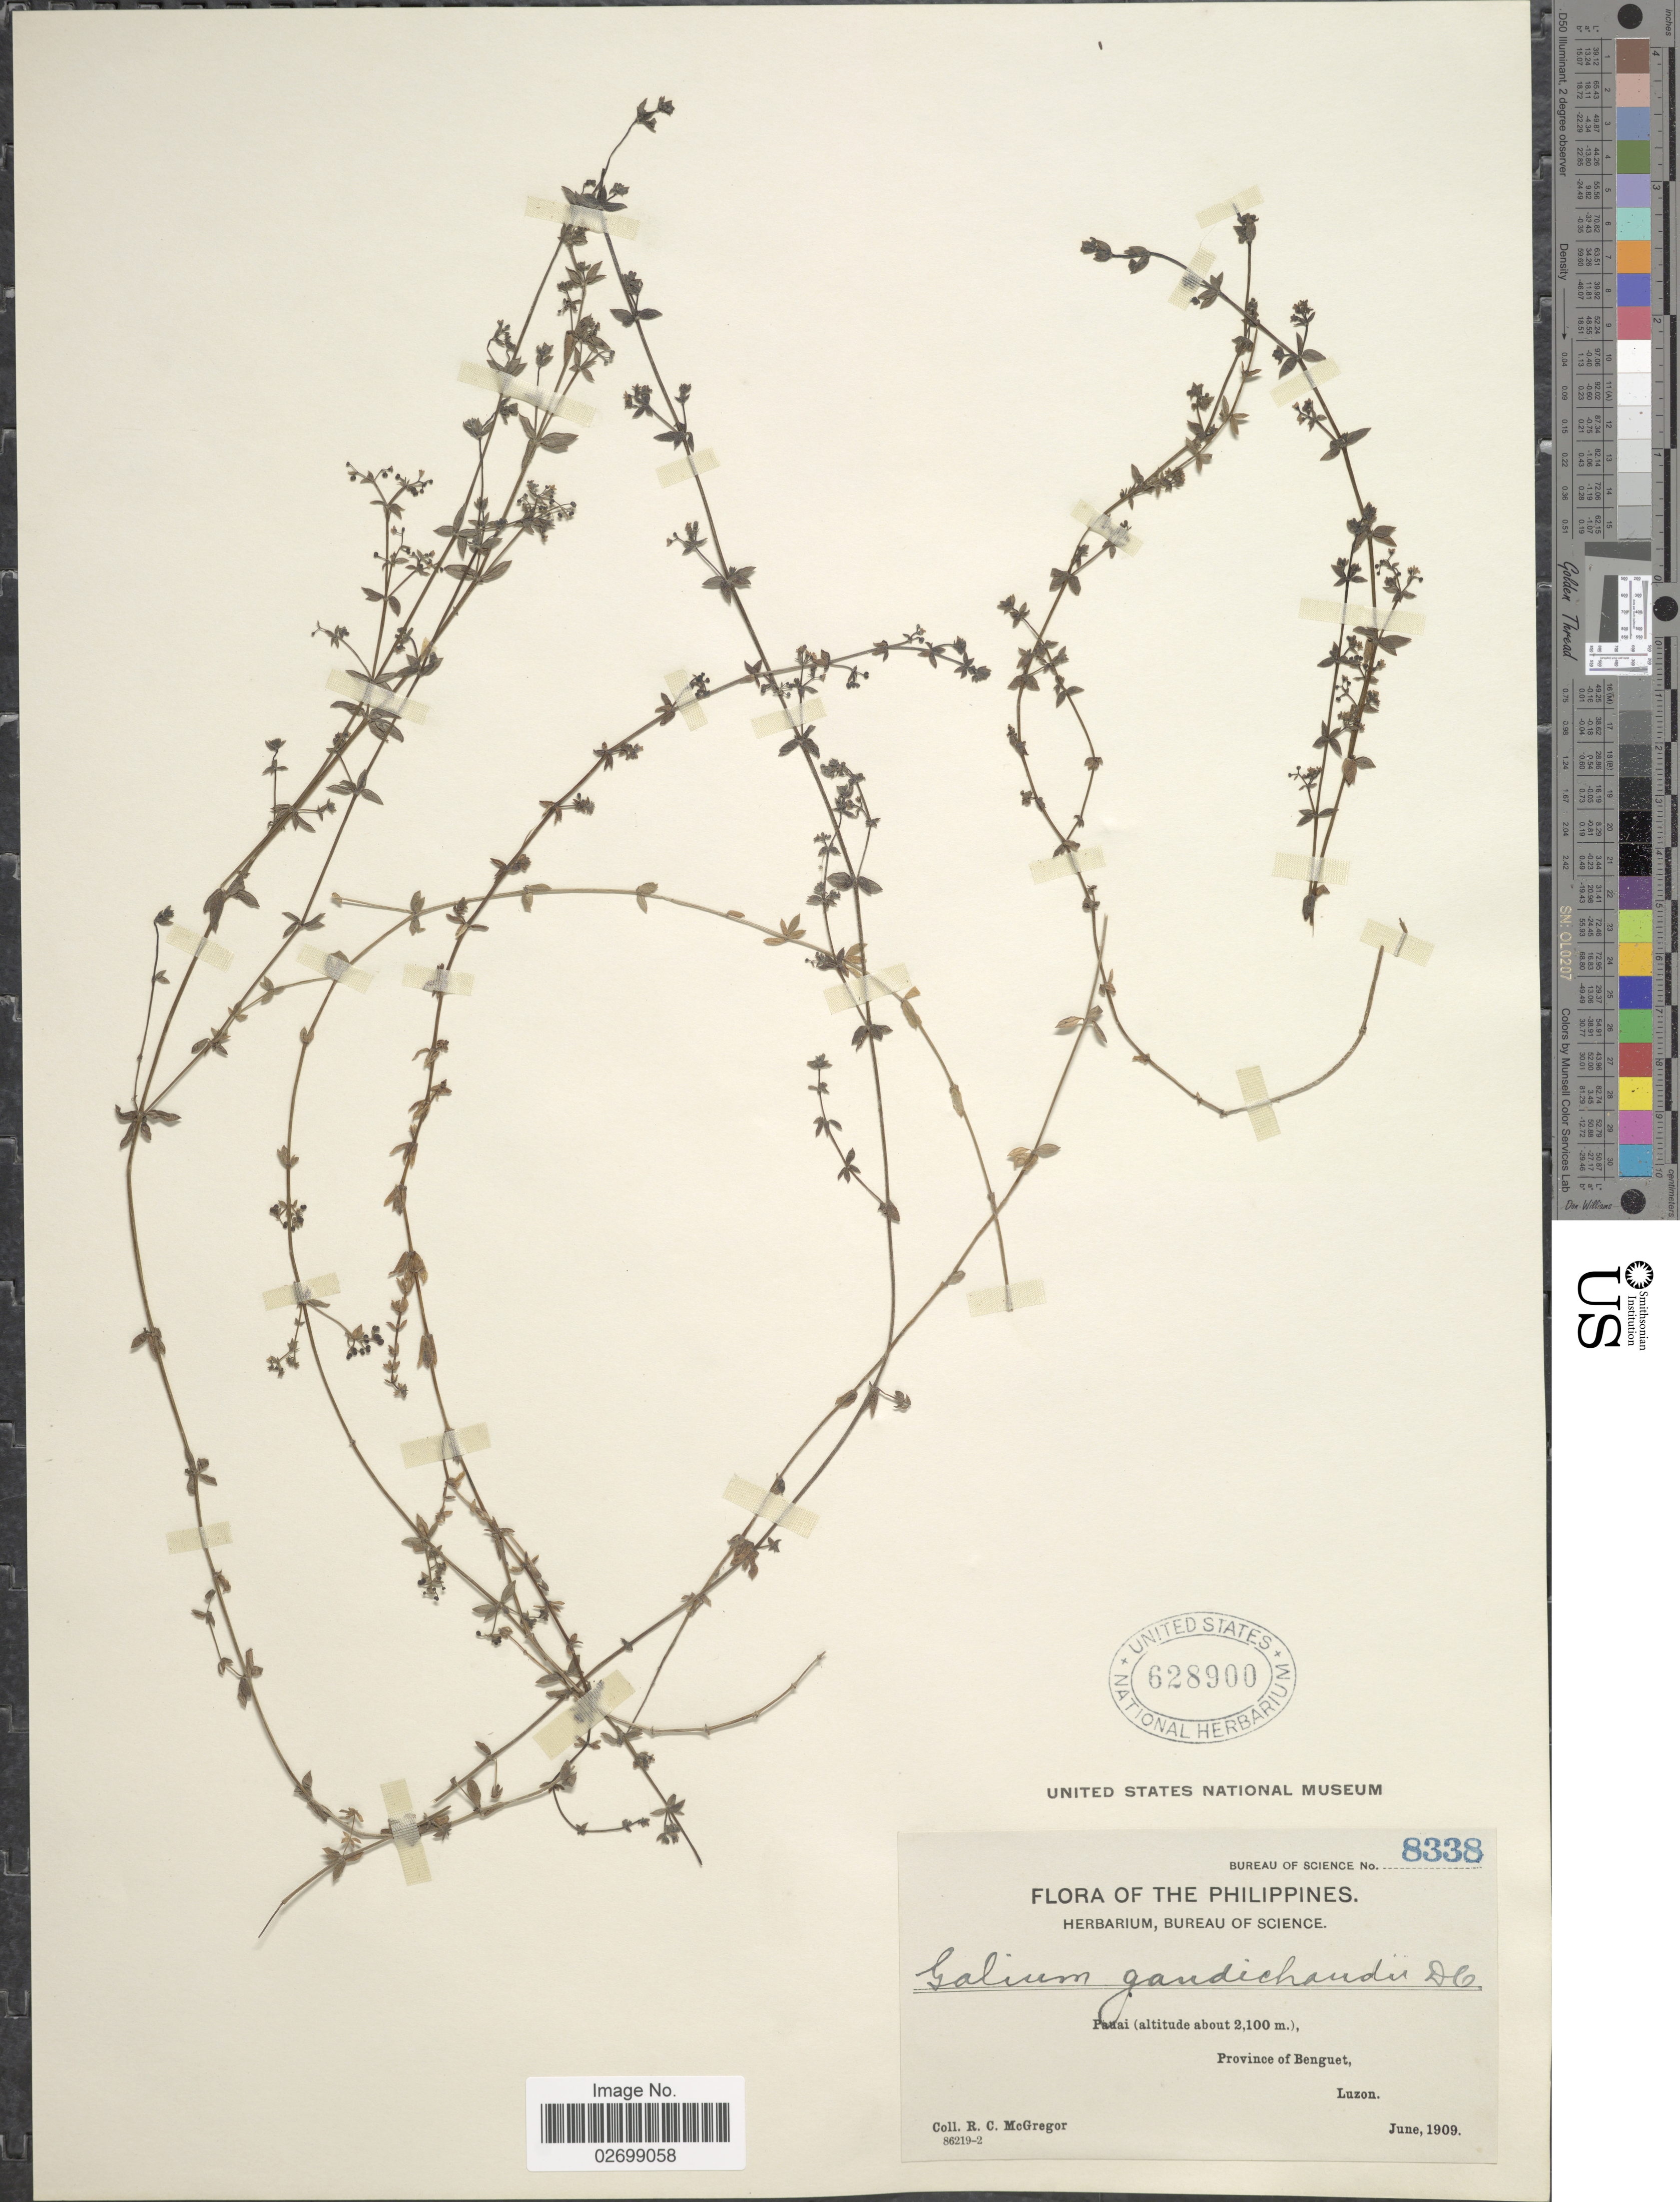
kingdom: Plantae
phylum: Tracheophyta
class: Magnoliopsida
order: Gentianales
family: Rubiaceae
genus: Galium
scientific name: Galium gaudichaudii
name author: DC.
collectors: R. C. McGregor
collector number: Bureau of Science 8338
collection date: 1909-06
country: Philippines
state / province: Cordillera (Administrative Region)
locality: Pauai, Province of Benguet, Luzon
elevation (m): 2100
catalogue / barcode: US 628900